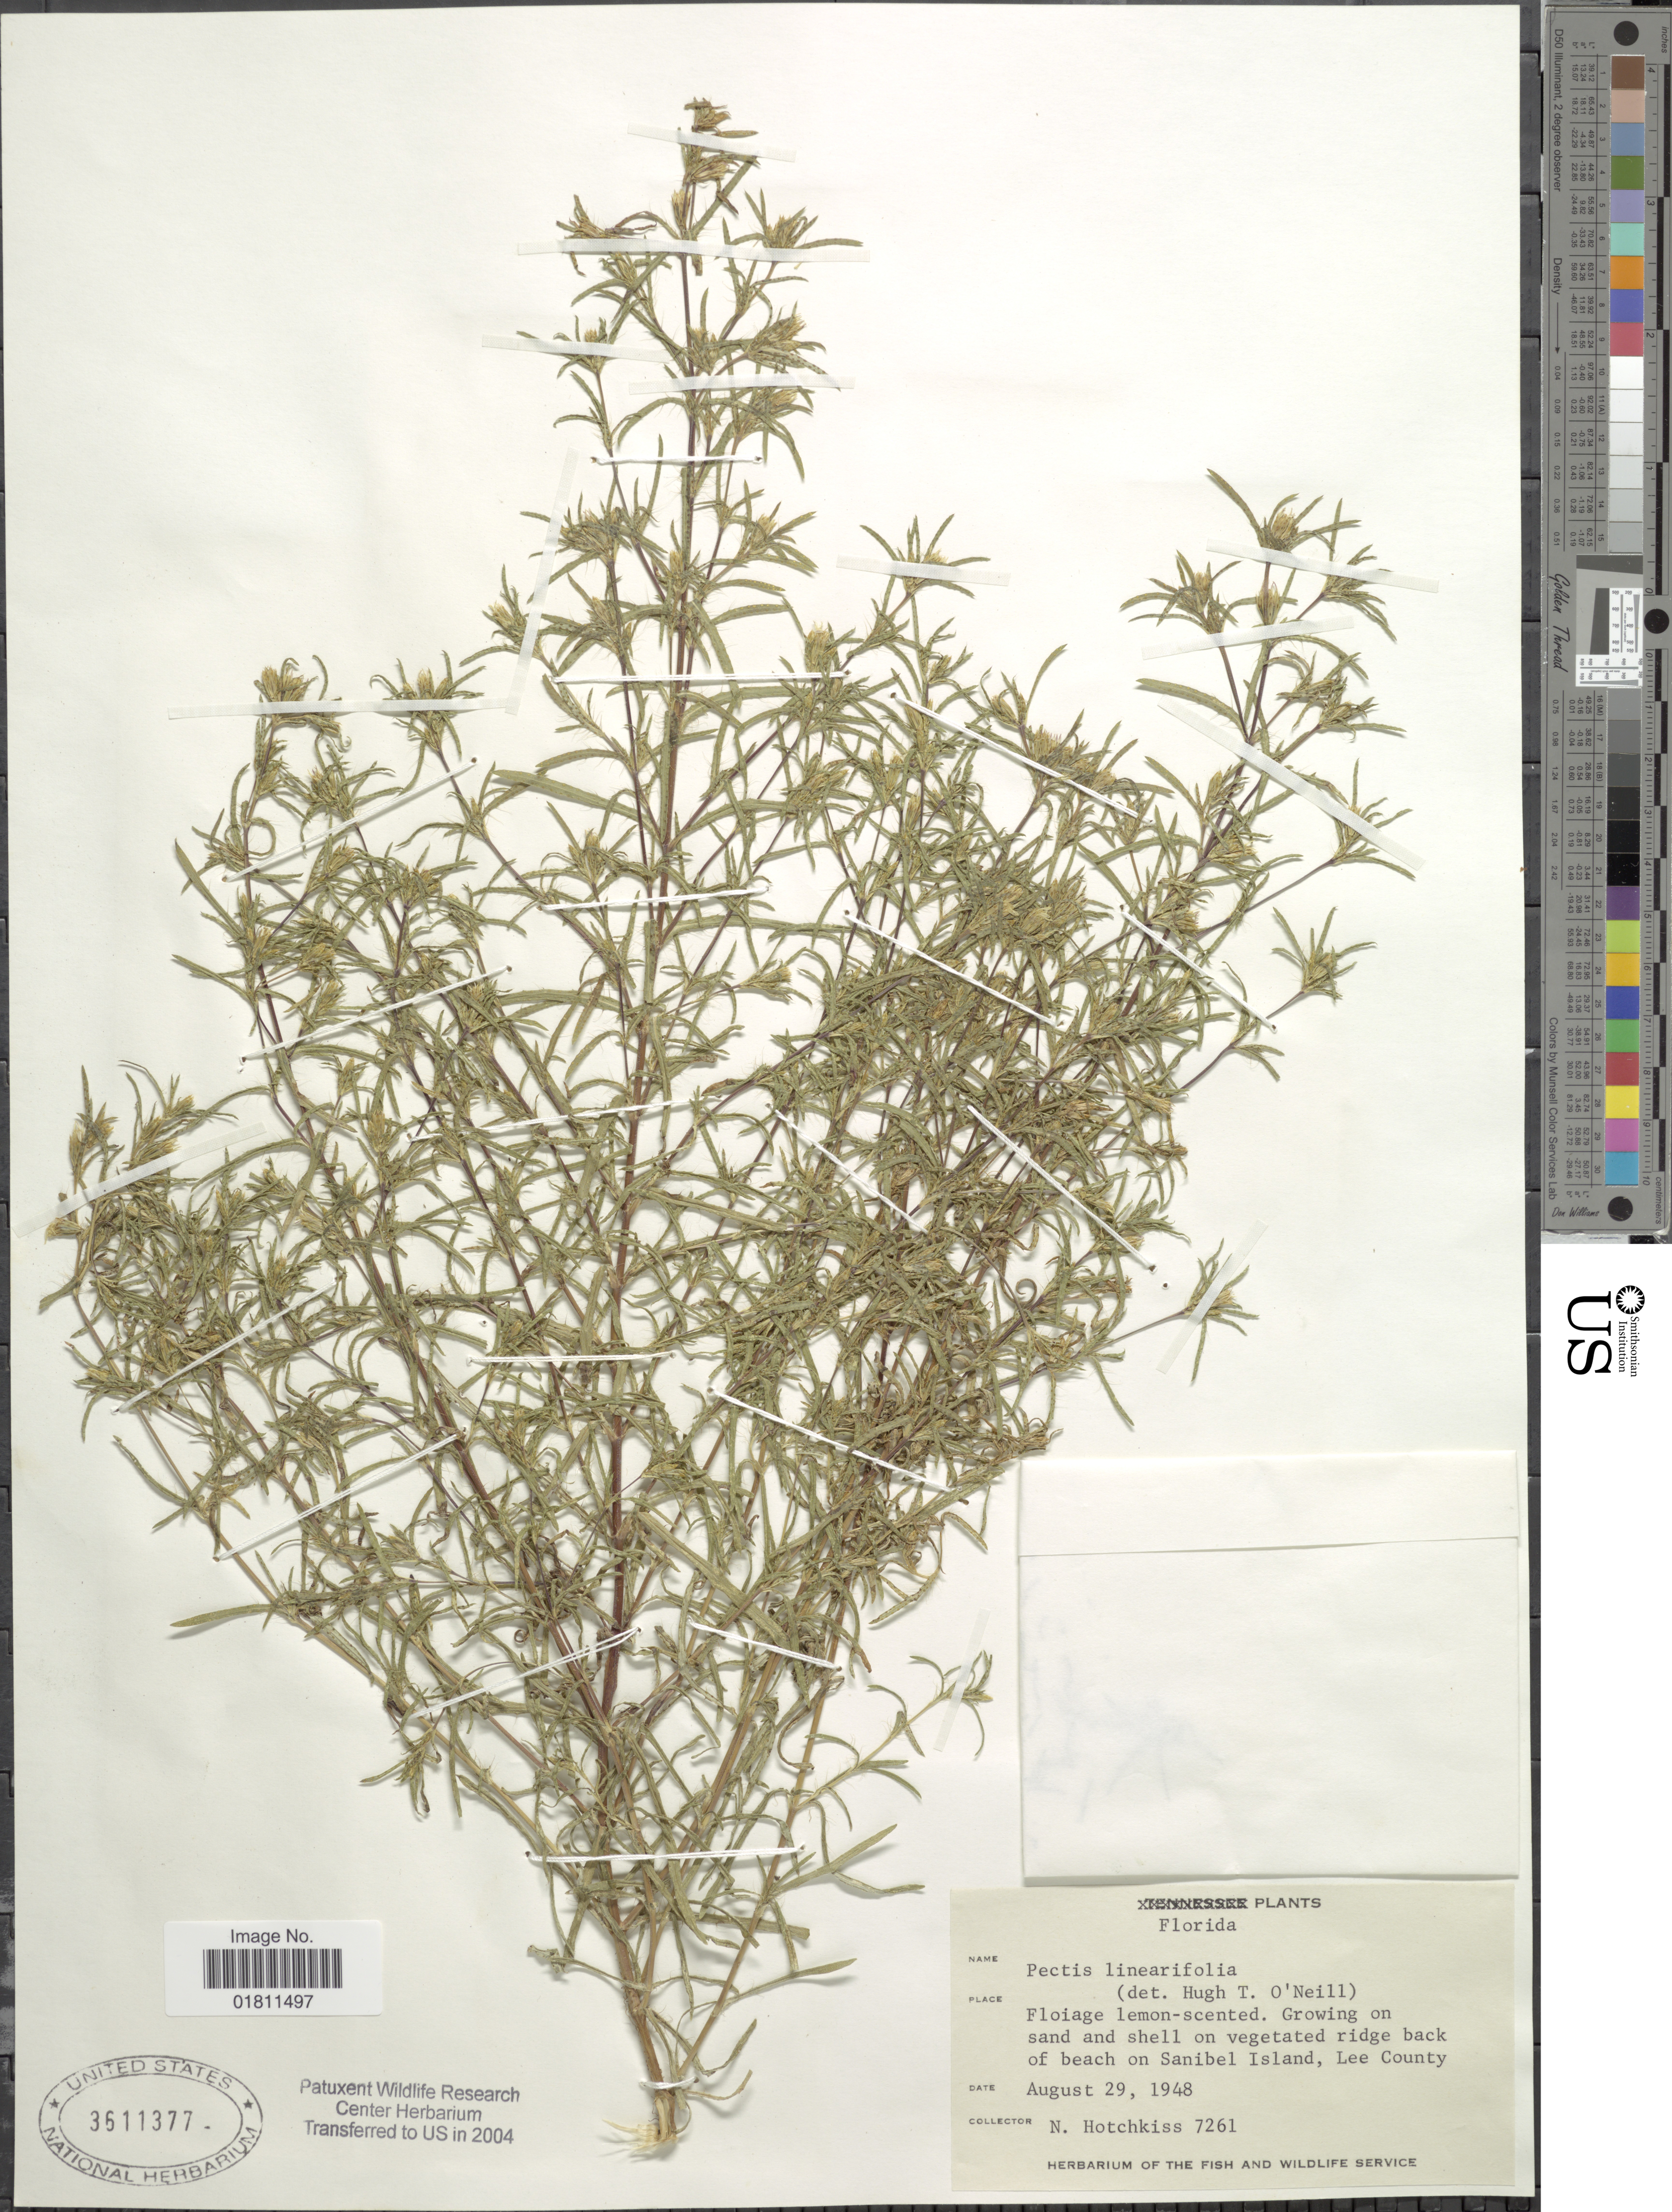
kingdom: Plantae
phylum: Tracheophyta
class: Magnoliopsida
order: Asterales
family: Asteraceae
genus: Pectis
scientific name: Pectis linearifolia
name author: Urb.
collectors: N. Hotchkiss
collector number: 7261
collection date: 1948-08-29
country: United States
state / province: Florida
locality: Florida. Growing on sand and shell on vegetated ridge back of beach on Sanibel Island, Lee County.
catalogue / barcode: US 3611377